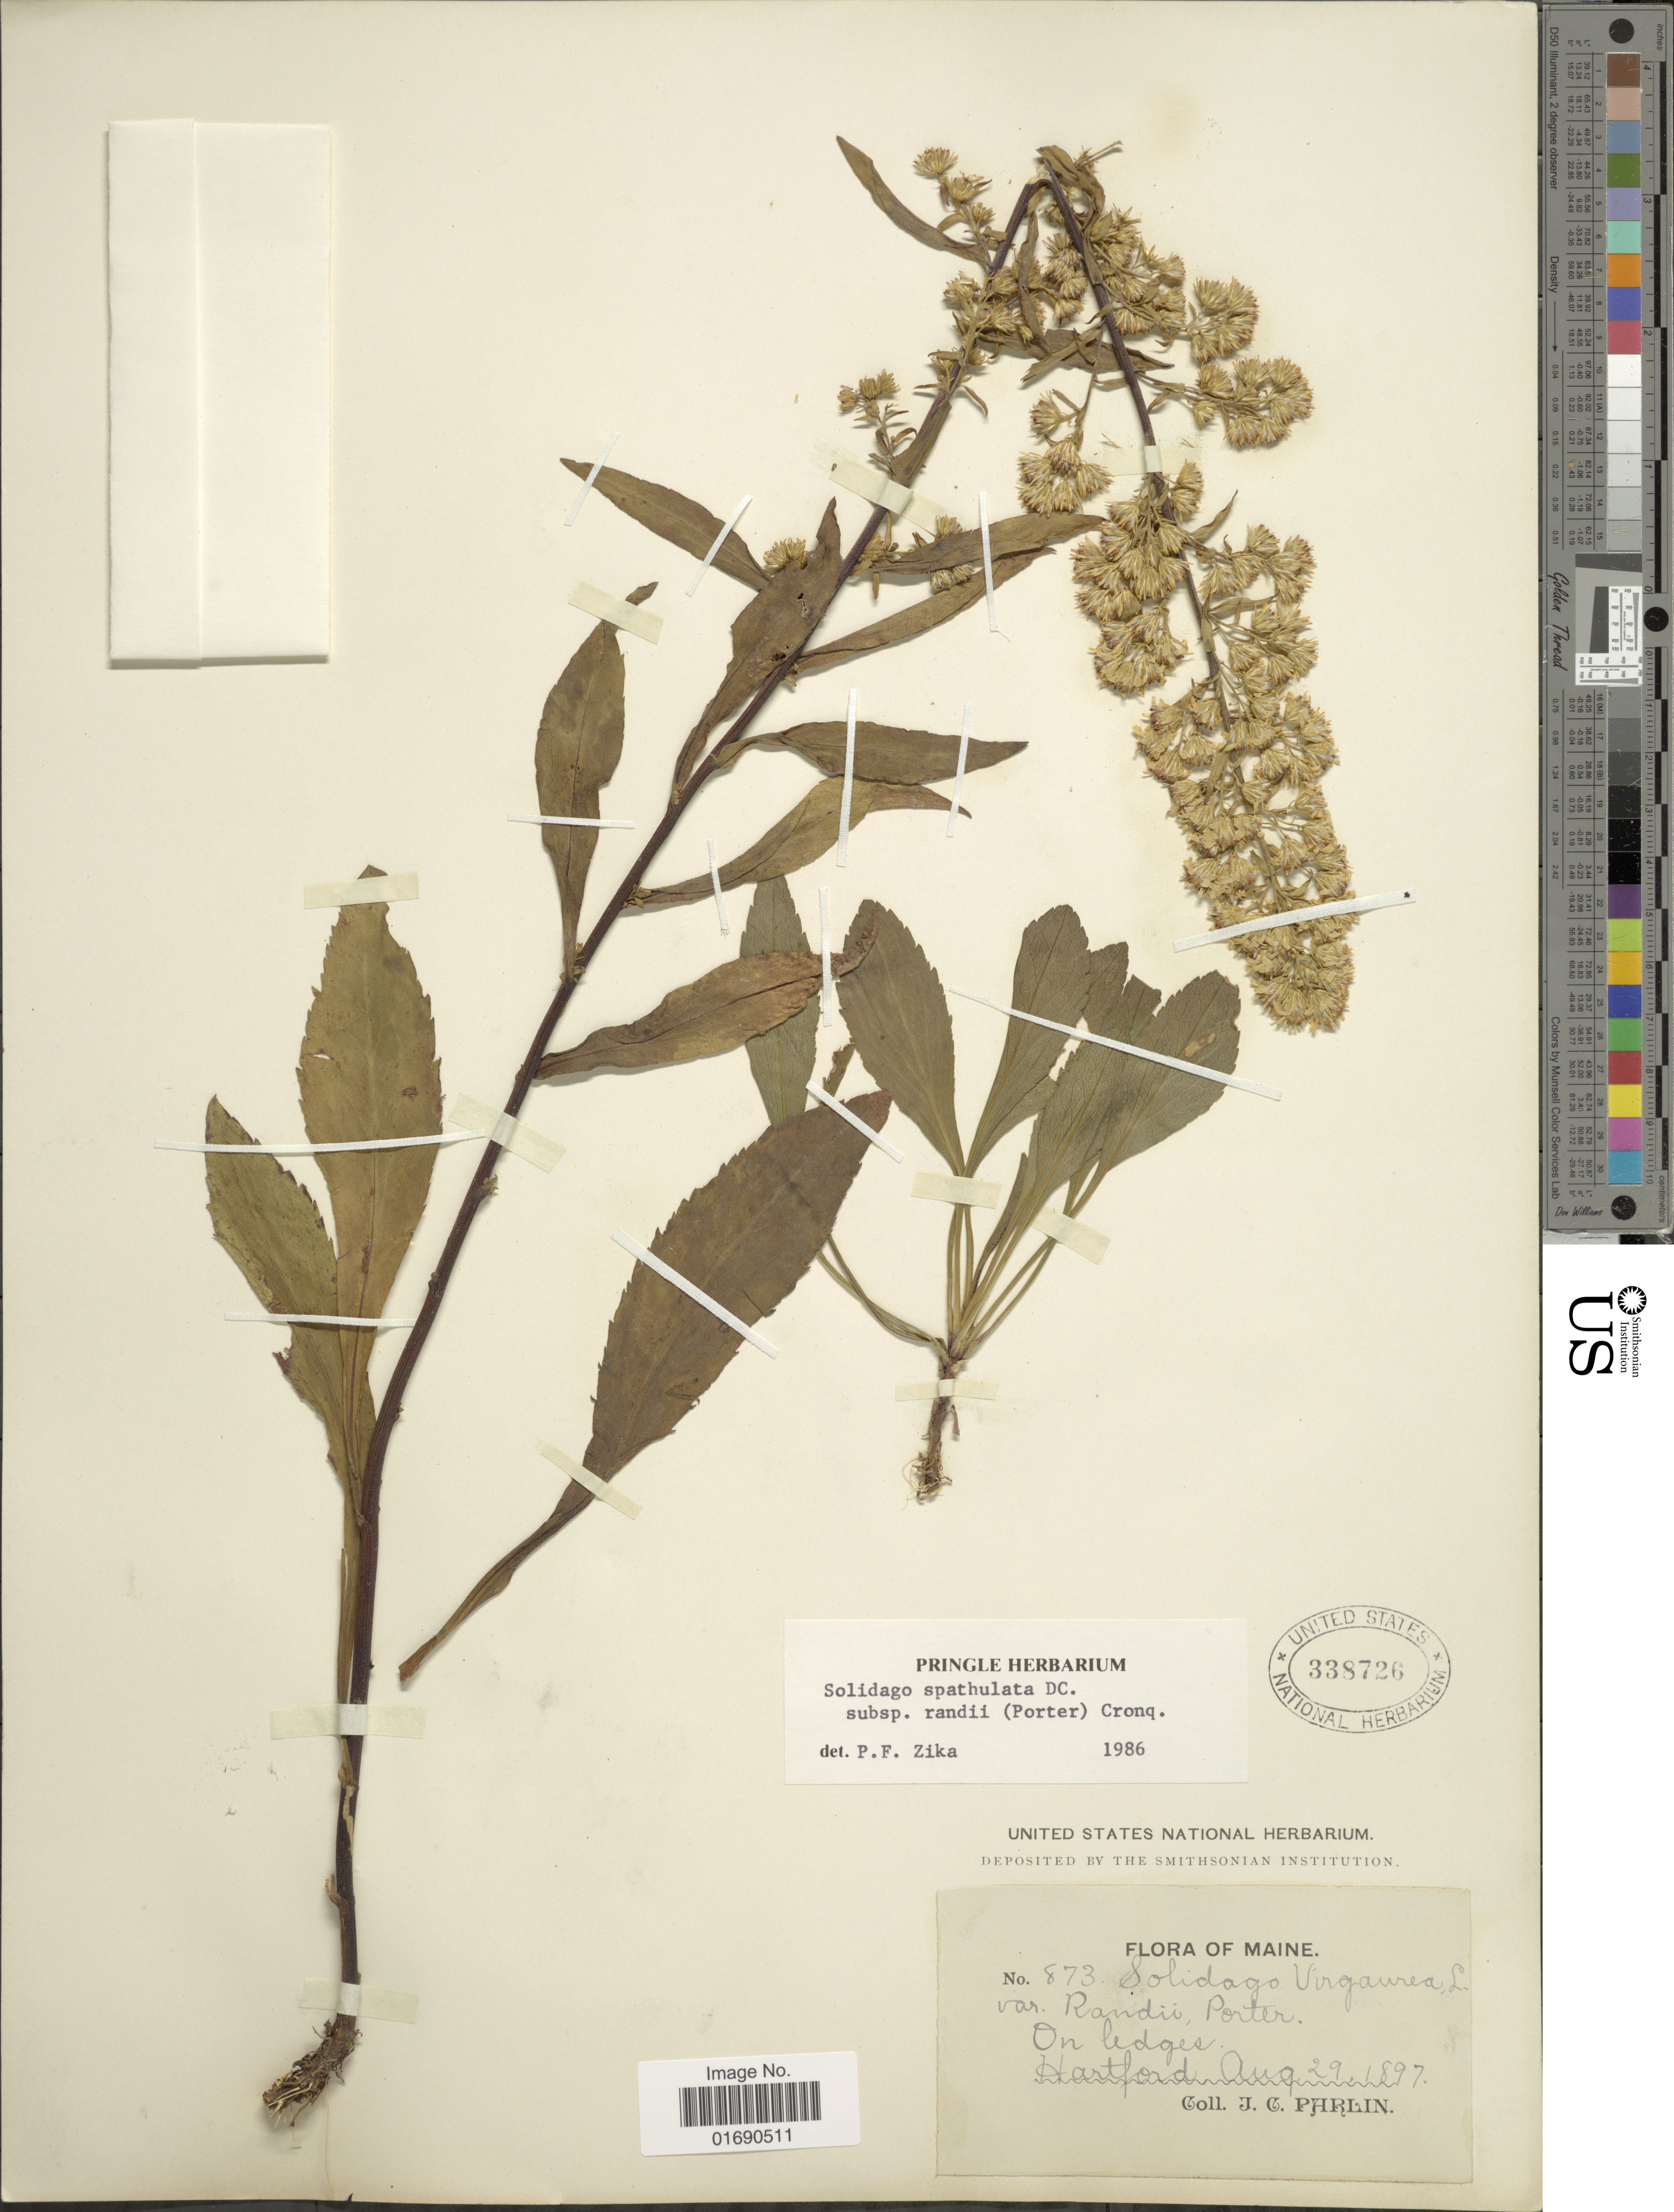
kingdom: Plantae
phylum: Tracheophyta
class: Magnoliopsida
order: Asterales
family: Asteraceae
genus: Solidago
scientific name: Solidago randii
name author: (Porter) Britton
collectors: J. Phrlin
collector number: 873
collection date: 1897-08-29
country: United States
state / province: Maine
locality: On ledges, Hartford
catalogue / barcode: US 338726